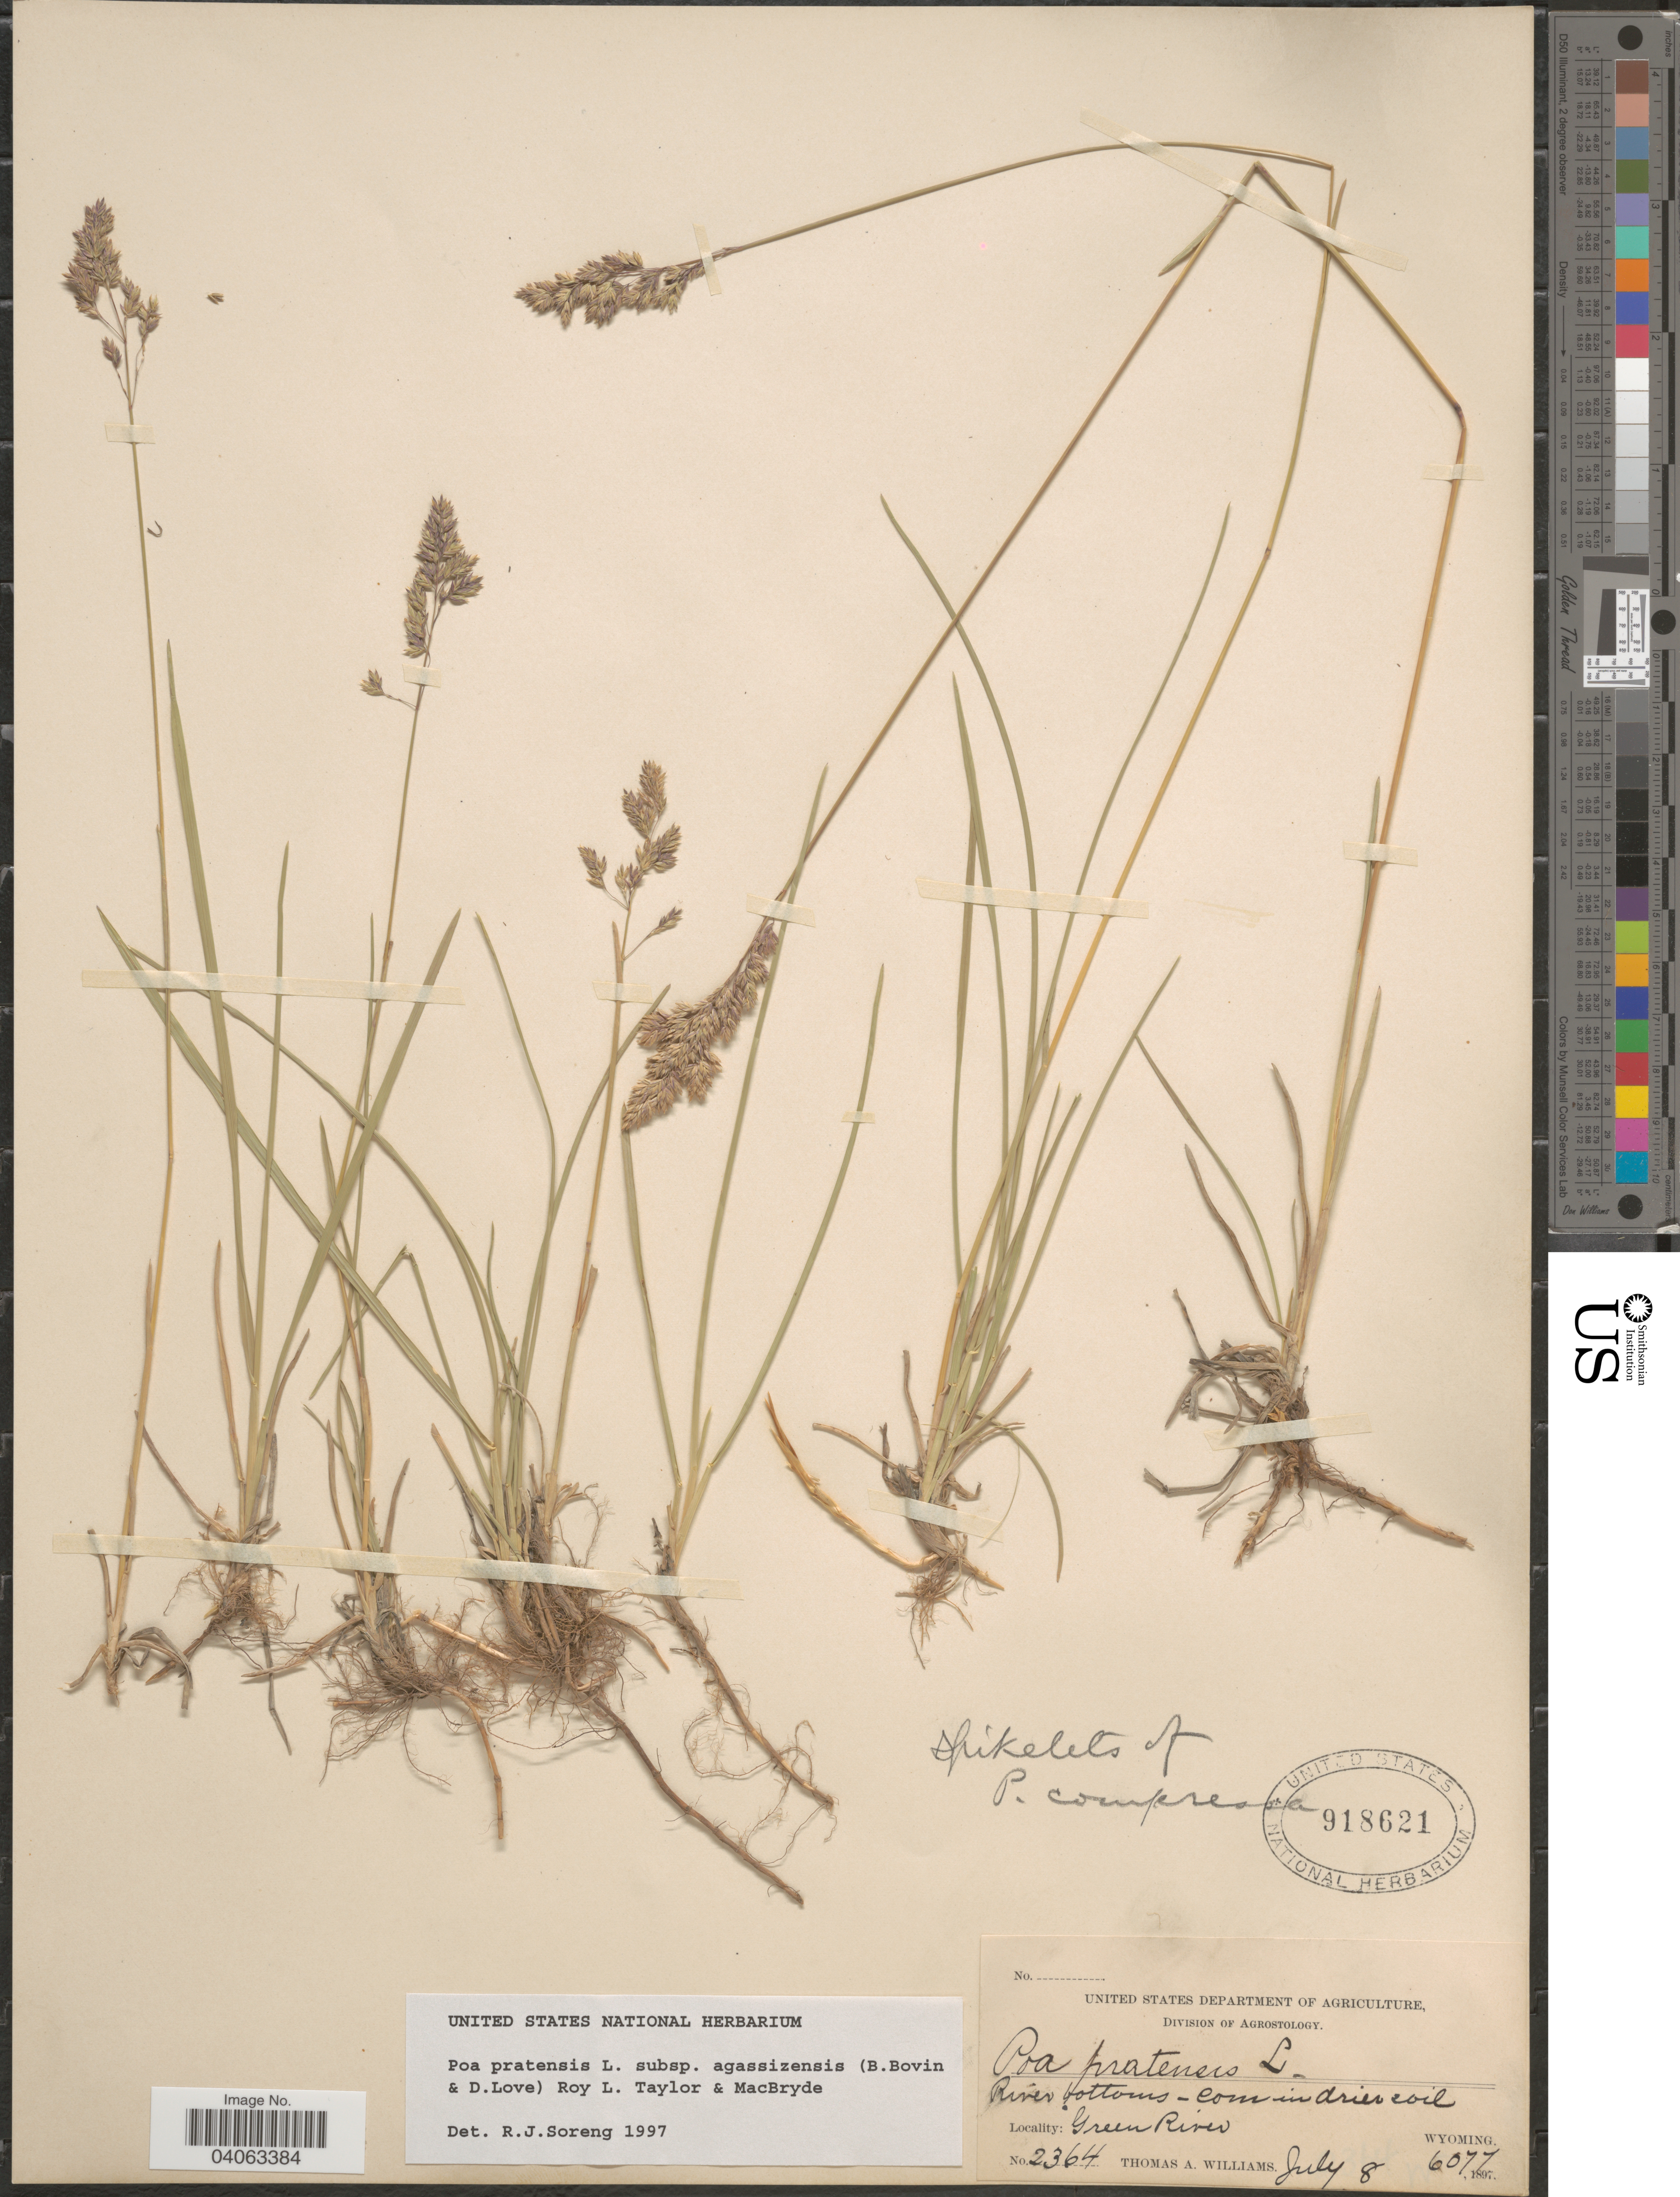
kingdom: Plantae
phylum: Tracheophyta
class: Liliopsida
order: Poales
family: Poaceae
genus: Poa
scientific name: Poa pratensis subsp. agassizensis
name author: (B. Boivin & D. Löve) Roy L. Taylor & MacBryde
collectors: T. A. Williams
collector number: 2364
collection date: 1897-07-08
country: United States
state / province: Wyoming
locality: Green River.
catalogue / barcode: US 918621